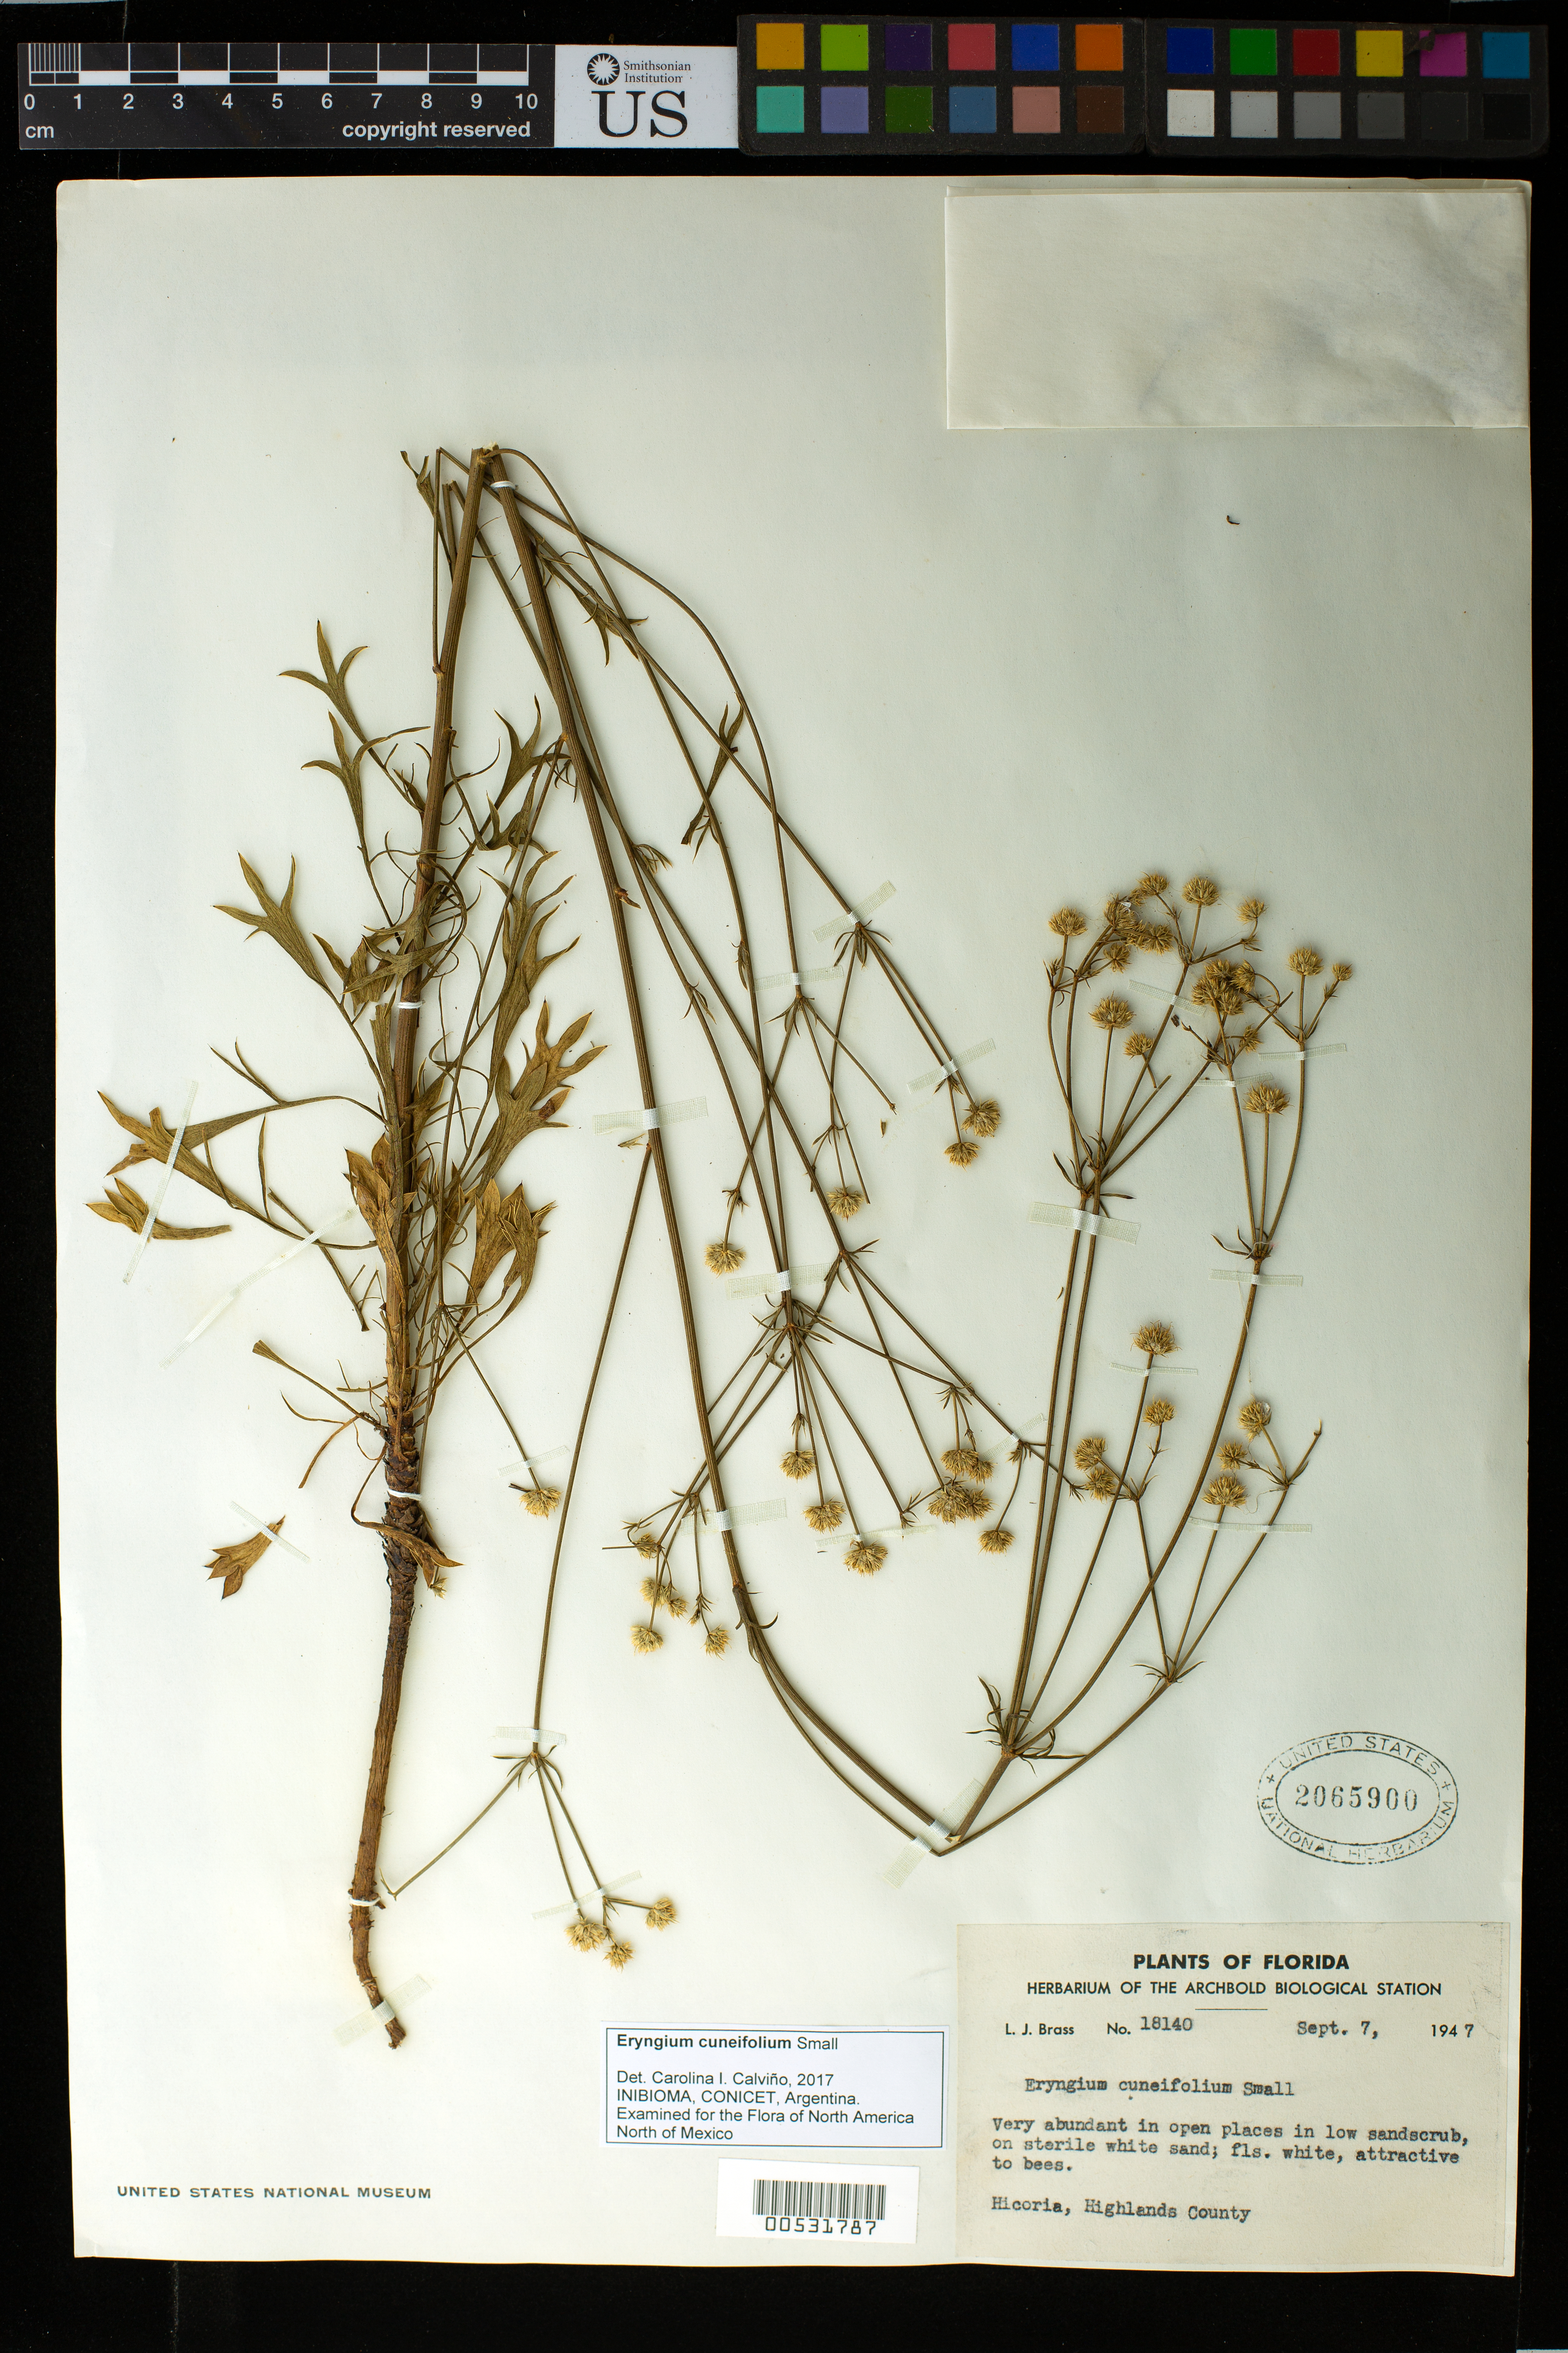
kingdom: Plantae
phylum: Tracheophyta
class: Magnoliopsida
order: Apiales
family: Apiaceae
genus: Eryngium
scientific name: Eryngium cuneifolium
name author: Small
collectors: L. J. Brass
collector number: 18140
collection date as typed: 07 Sep 1947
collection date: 1947-09-07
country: United States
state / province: Florida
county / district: Highlands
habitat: Very abundant in open places in low sandscrub, on sterile white sand.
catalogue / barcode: US 2065900